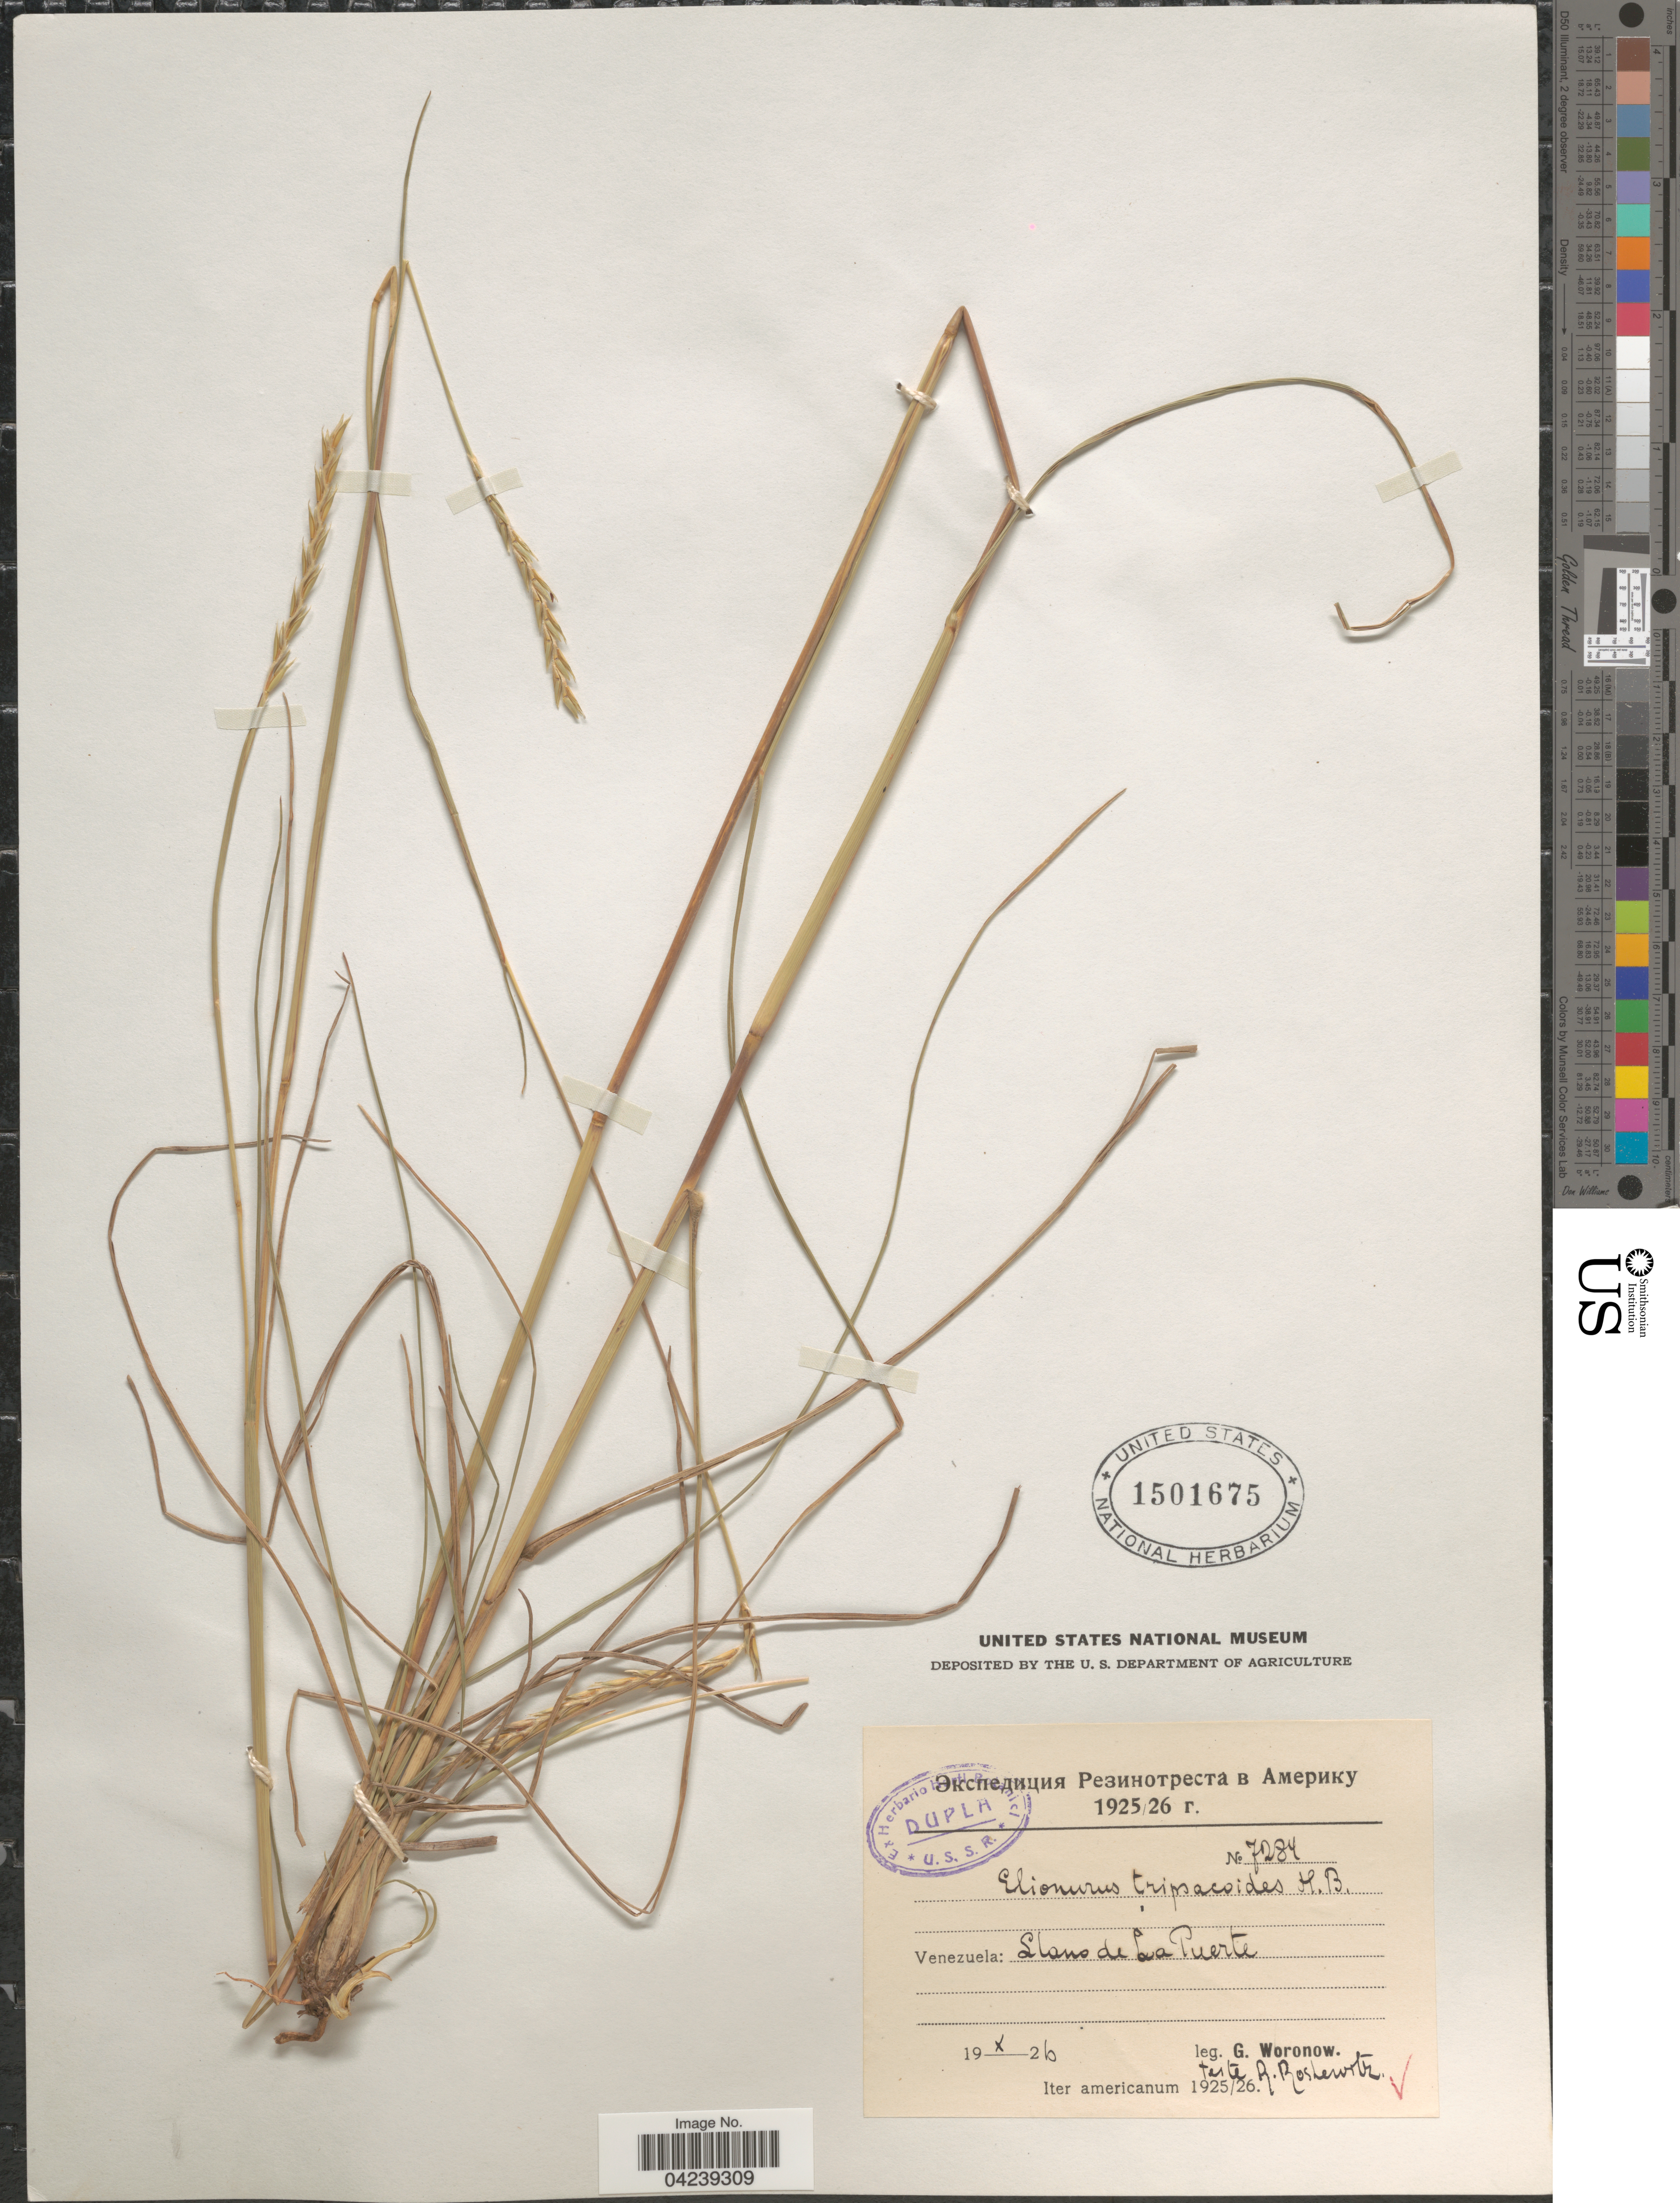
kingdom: Plantae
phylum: Tracheophyta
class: Liliopsida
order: Poales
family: Poaceae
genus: Elionurus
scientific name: Elionurus tripsacoides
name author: Humb. & Bonpl. ex Willd.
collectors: G. Woronow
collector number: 7284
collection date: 1926-10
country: Venezuela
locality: Llano de La Puerte. Iter americanum 1925/26.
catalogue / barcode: US 1501675